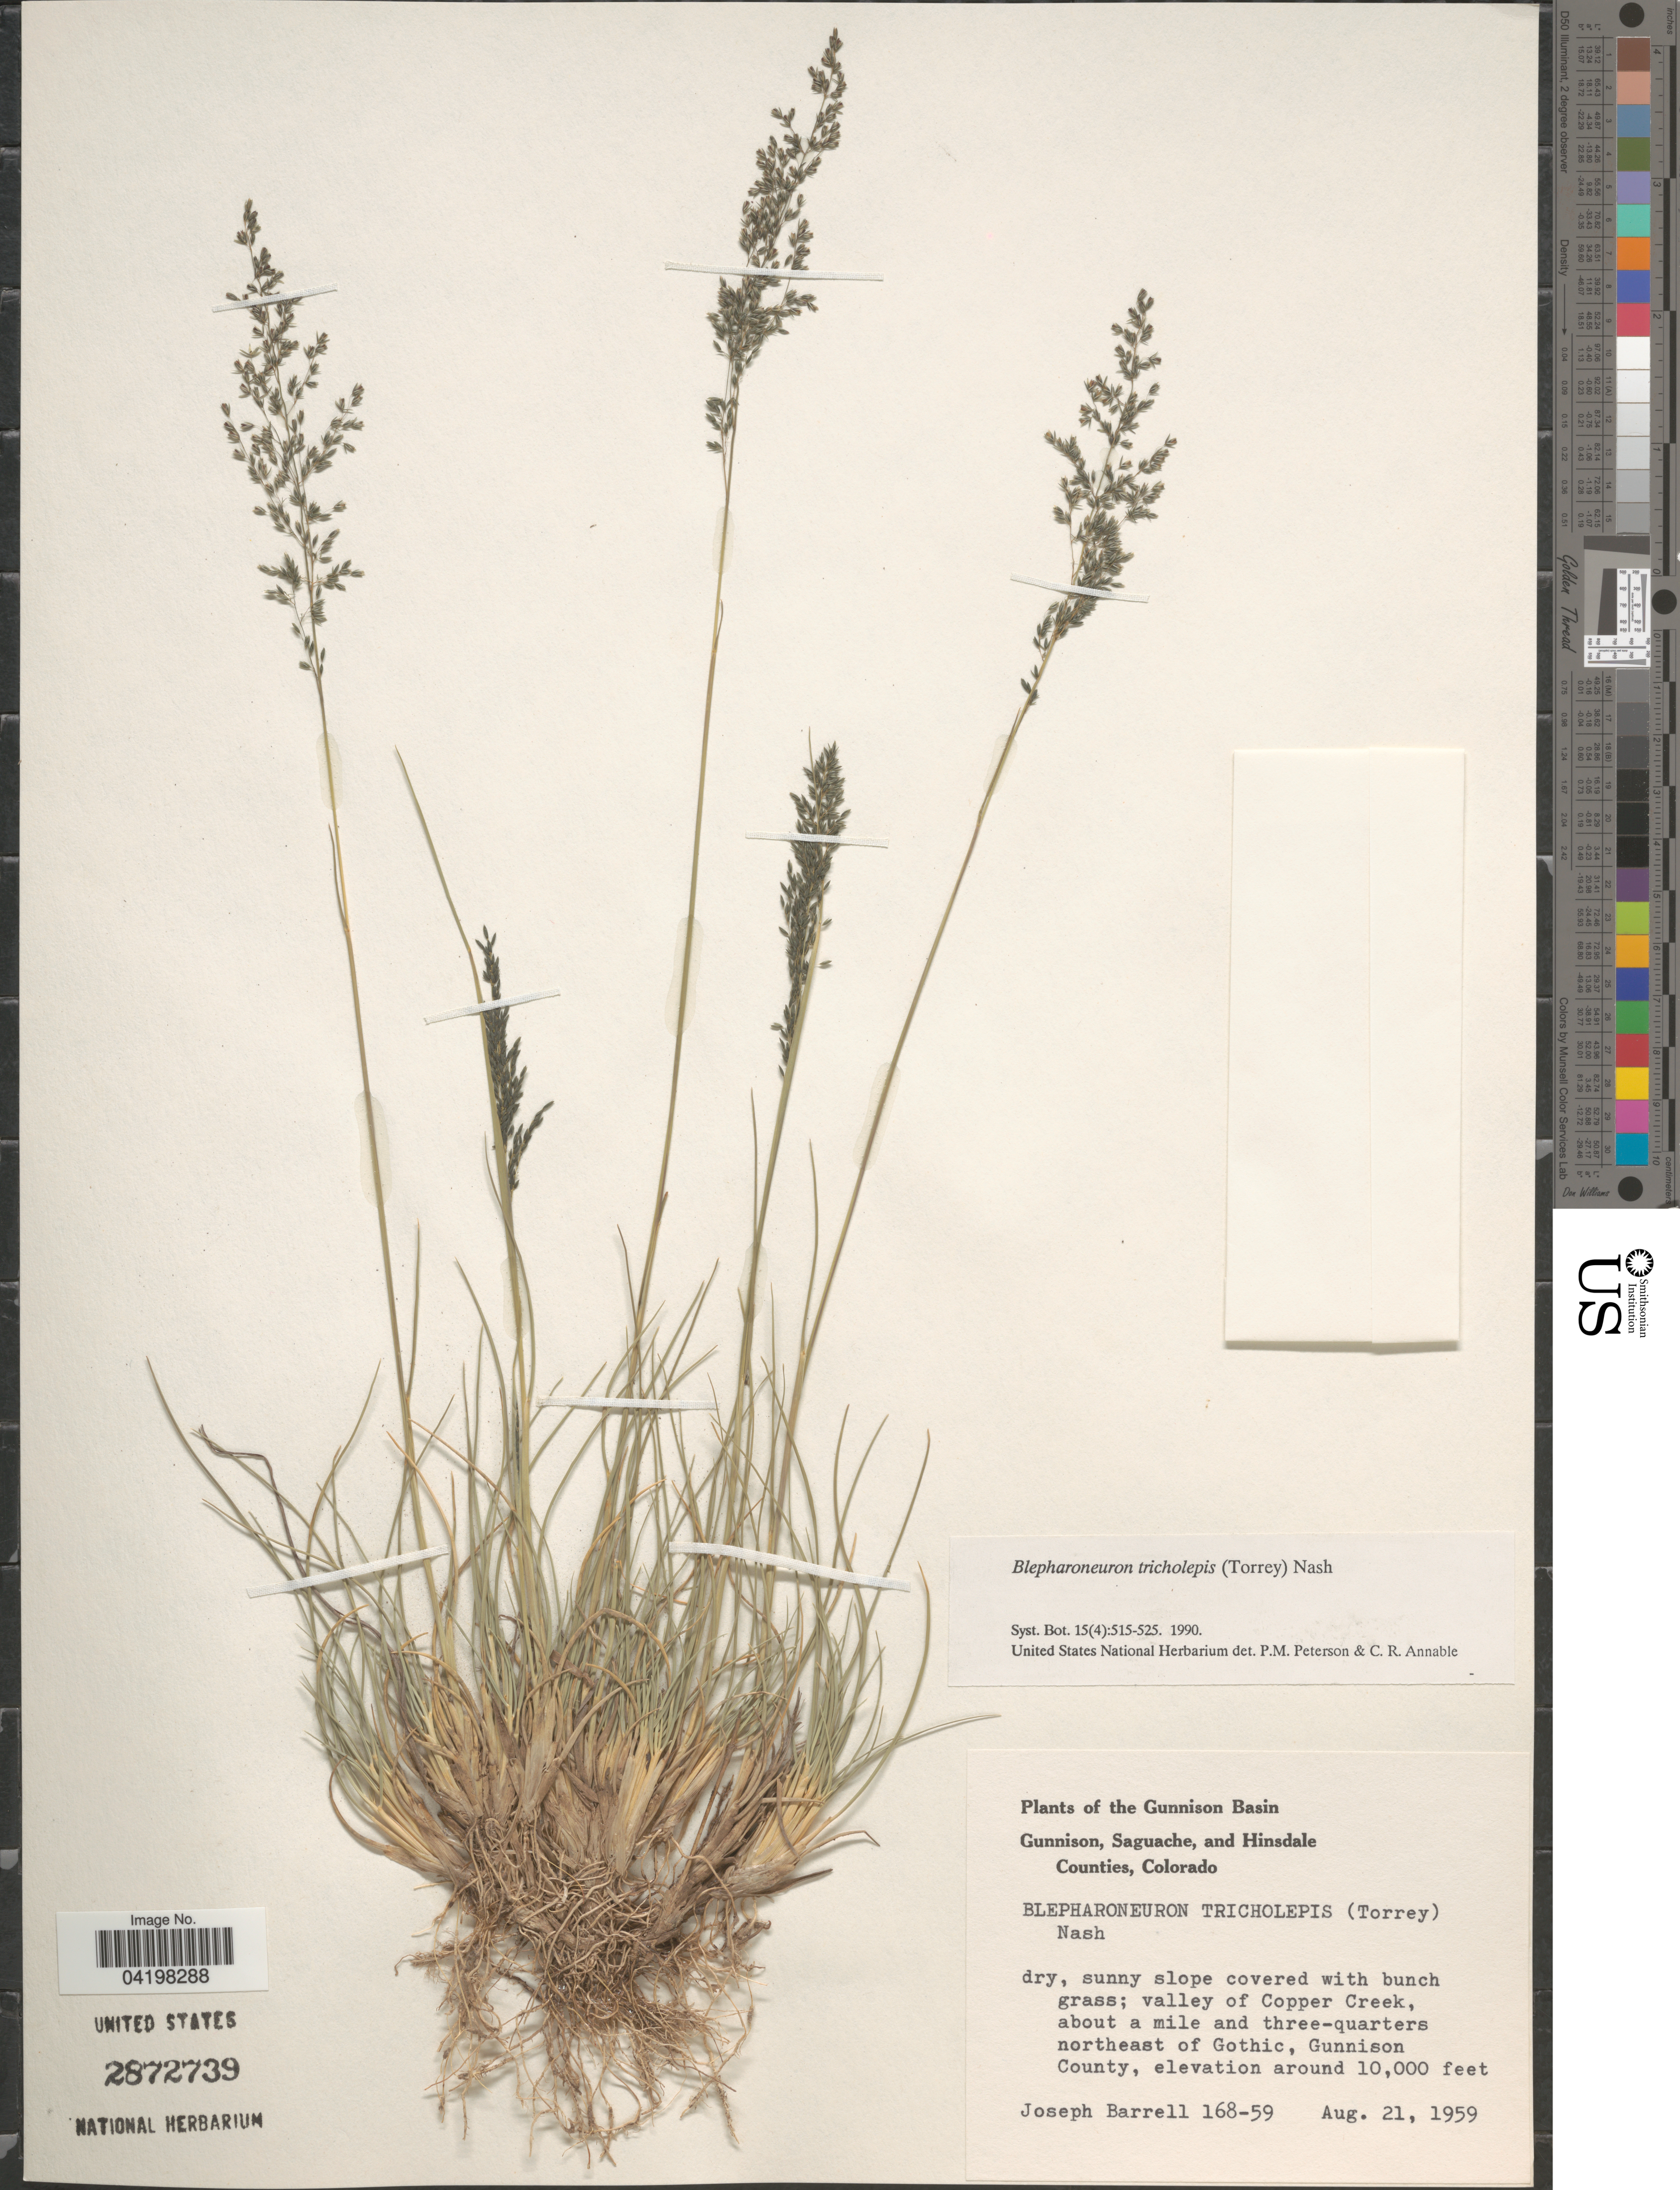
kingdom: Plantae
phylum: Tracheophyta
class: Liliopsida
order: Poales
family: Poaceae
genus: Muhlenbergia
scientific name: Muhlenbergia tricholepis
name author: (Torr.) Columbus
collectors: J. Barrell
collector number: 168-59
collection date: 1959-08-21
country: United States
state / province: Colorado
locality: Gunnison Basin. Valley of Copper Creek, about a mile and three-quarters northeast of Gothic, Gunnison County.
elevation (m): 3048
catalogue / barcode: US 2872739